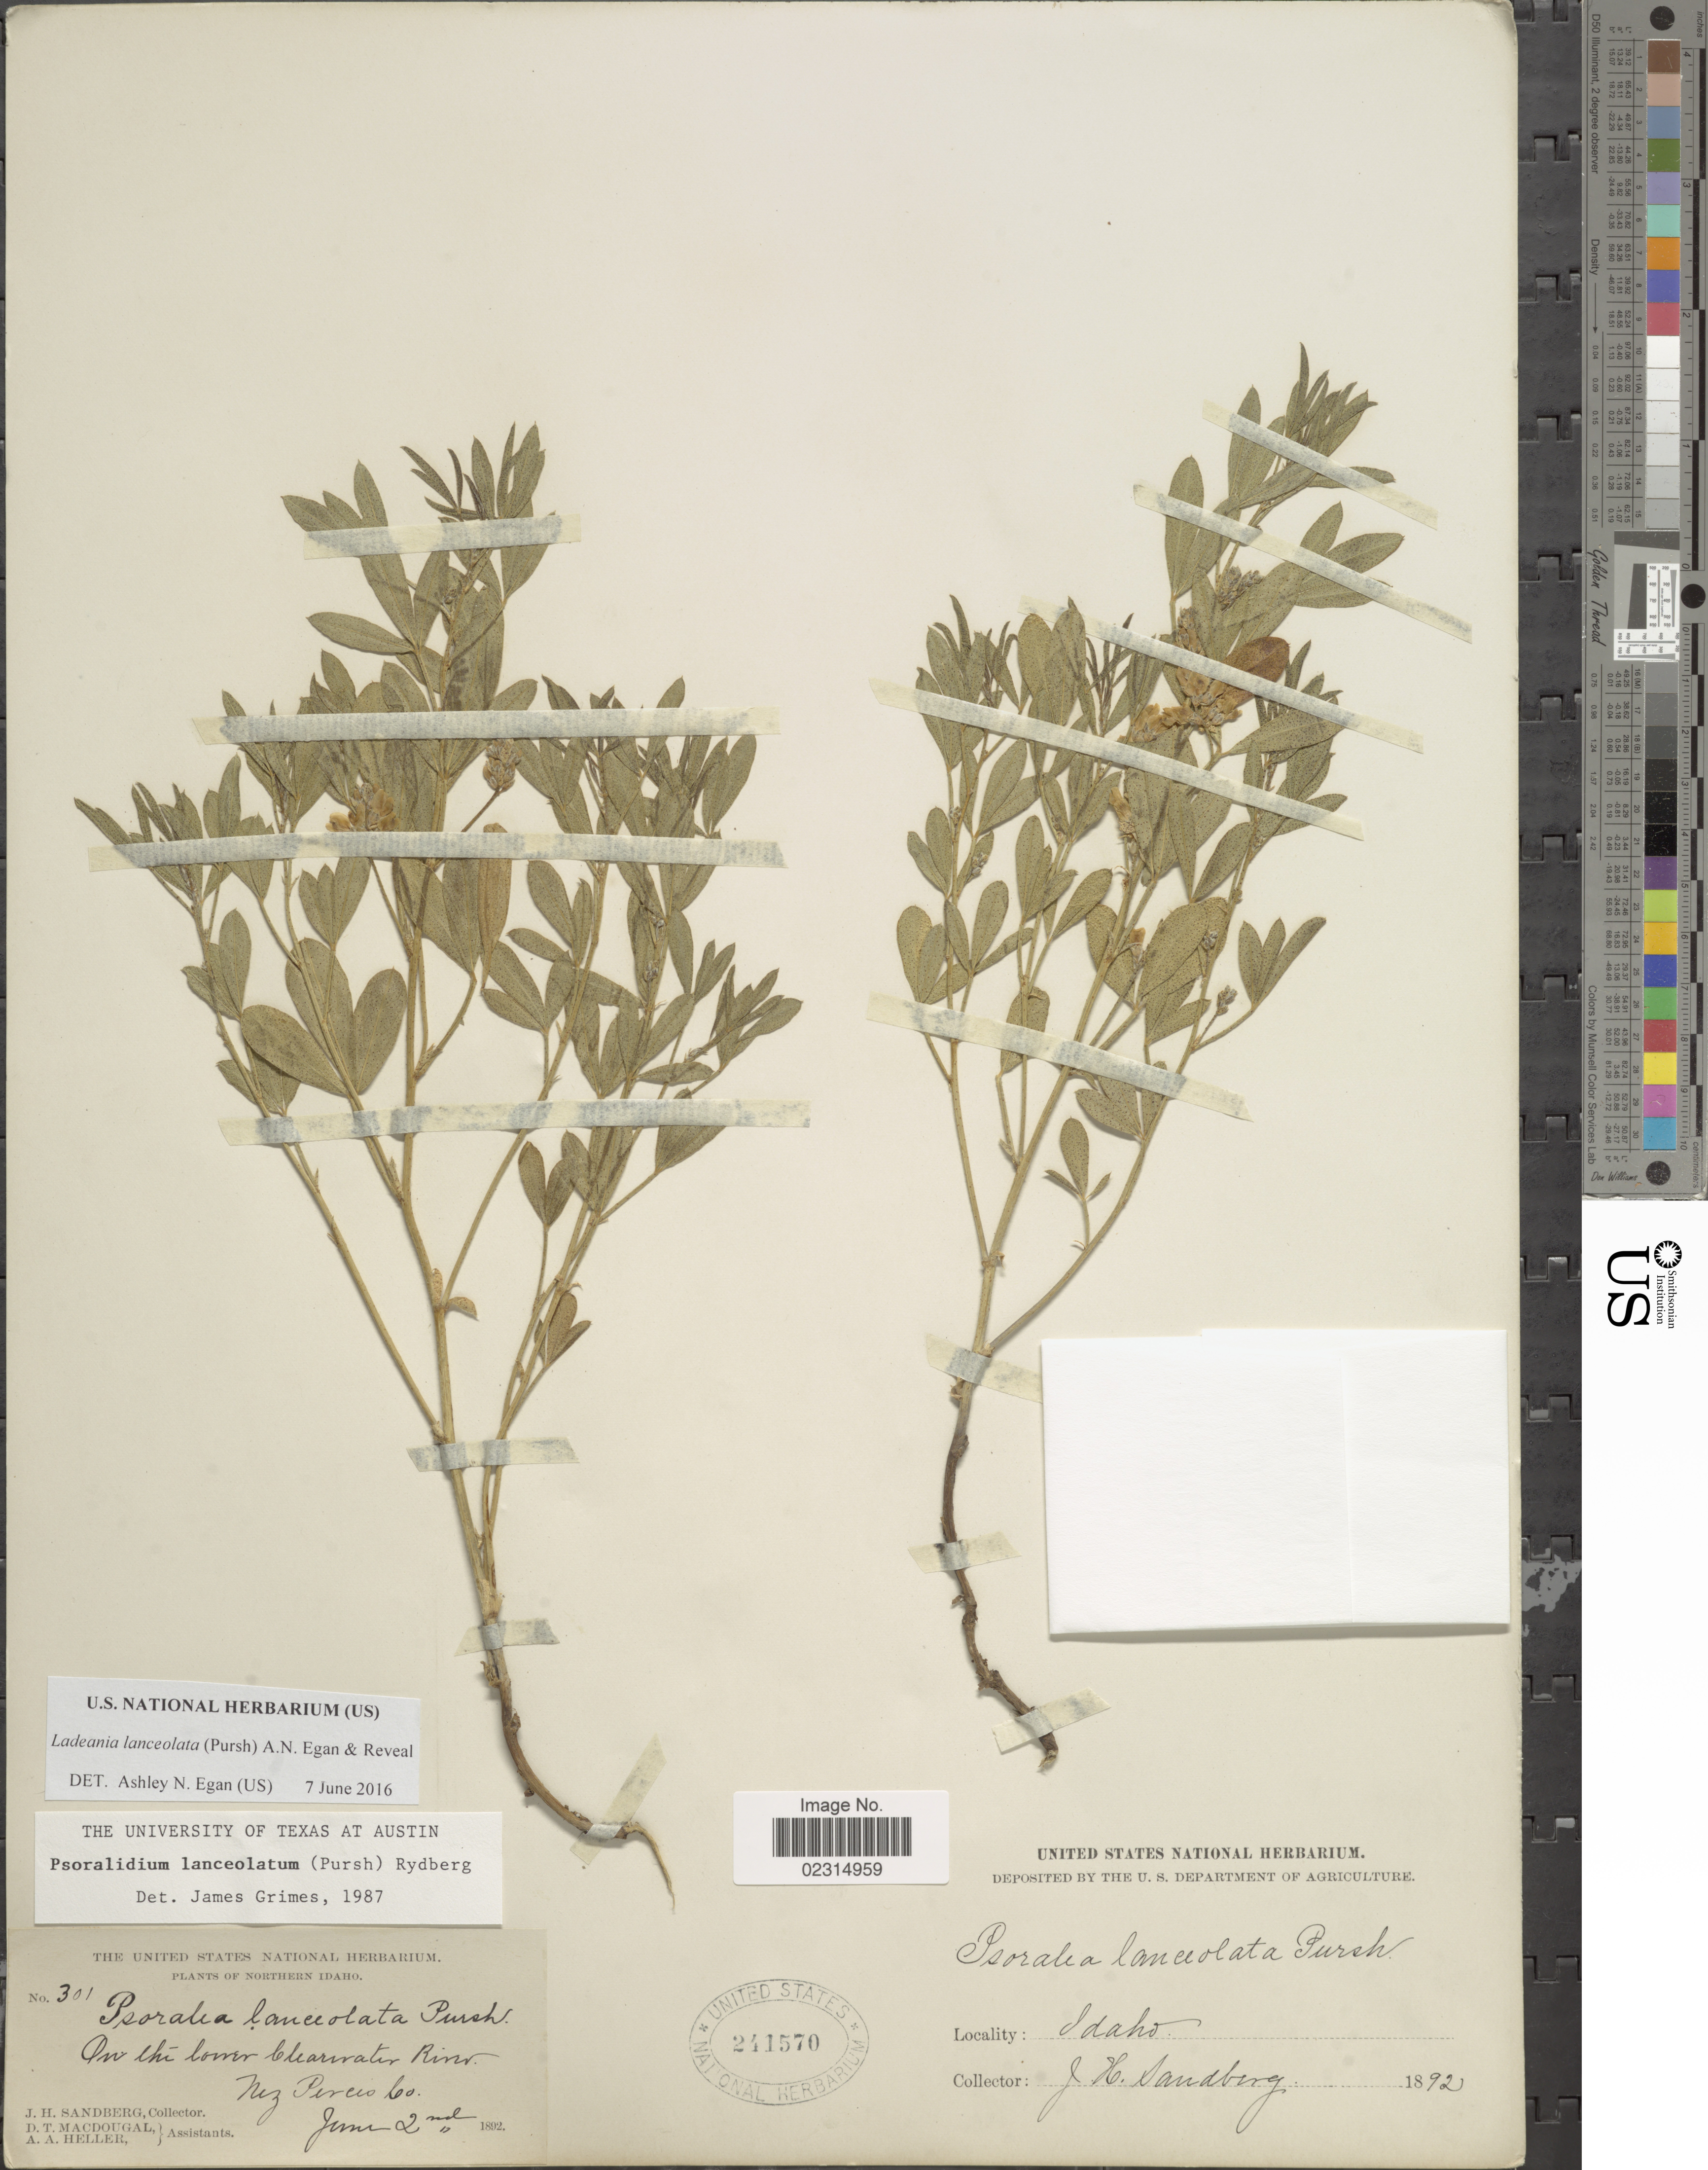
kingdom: Plantae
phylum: Tracheophyta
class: Magnoliopsida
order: Fabales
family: Fabaceae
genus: Ladeania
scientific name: Ladeania lanceolata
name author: (Pursh) A.N. Egan & Reveal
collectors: J. H. Sandberg, D. T. MacDougal & A. A. Heller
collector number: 301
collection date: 1892-06-02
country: United States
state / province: Idaho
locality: Northern Idaho, On the lower Clearwater River, Nez Perces Co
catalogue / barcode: US 241570